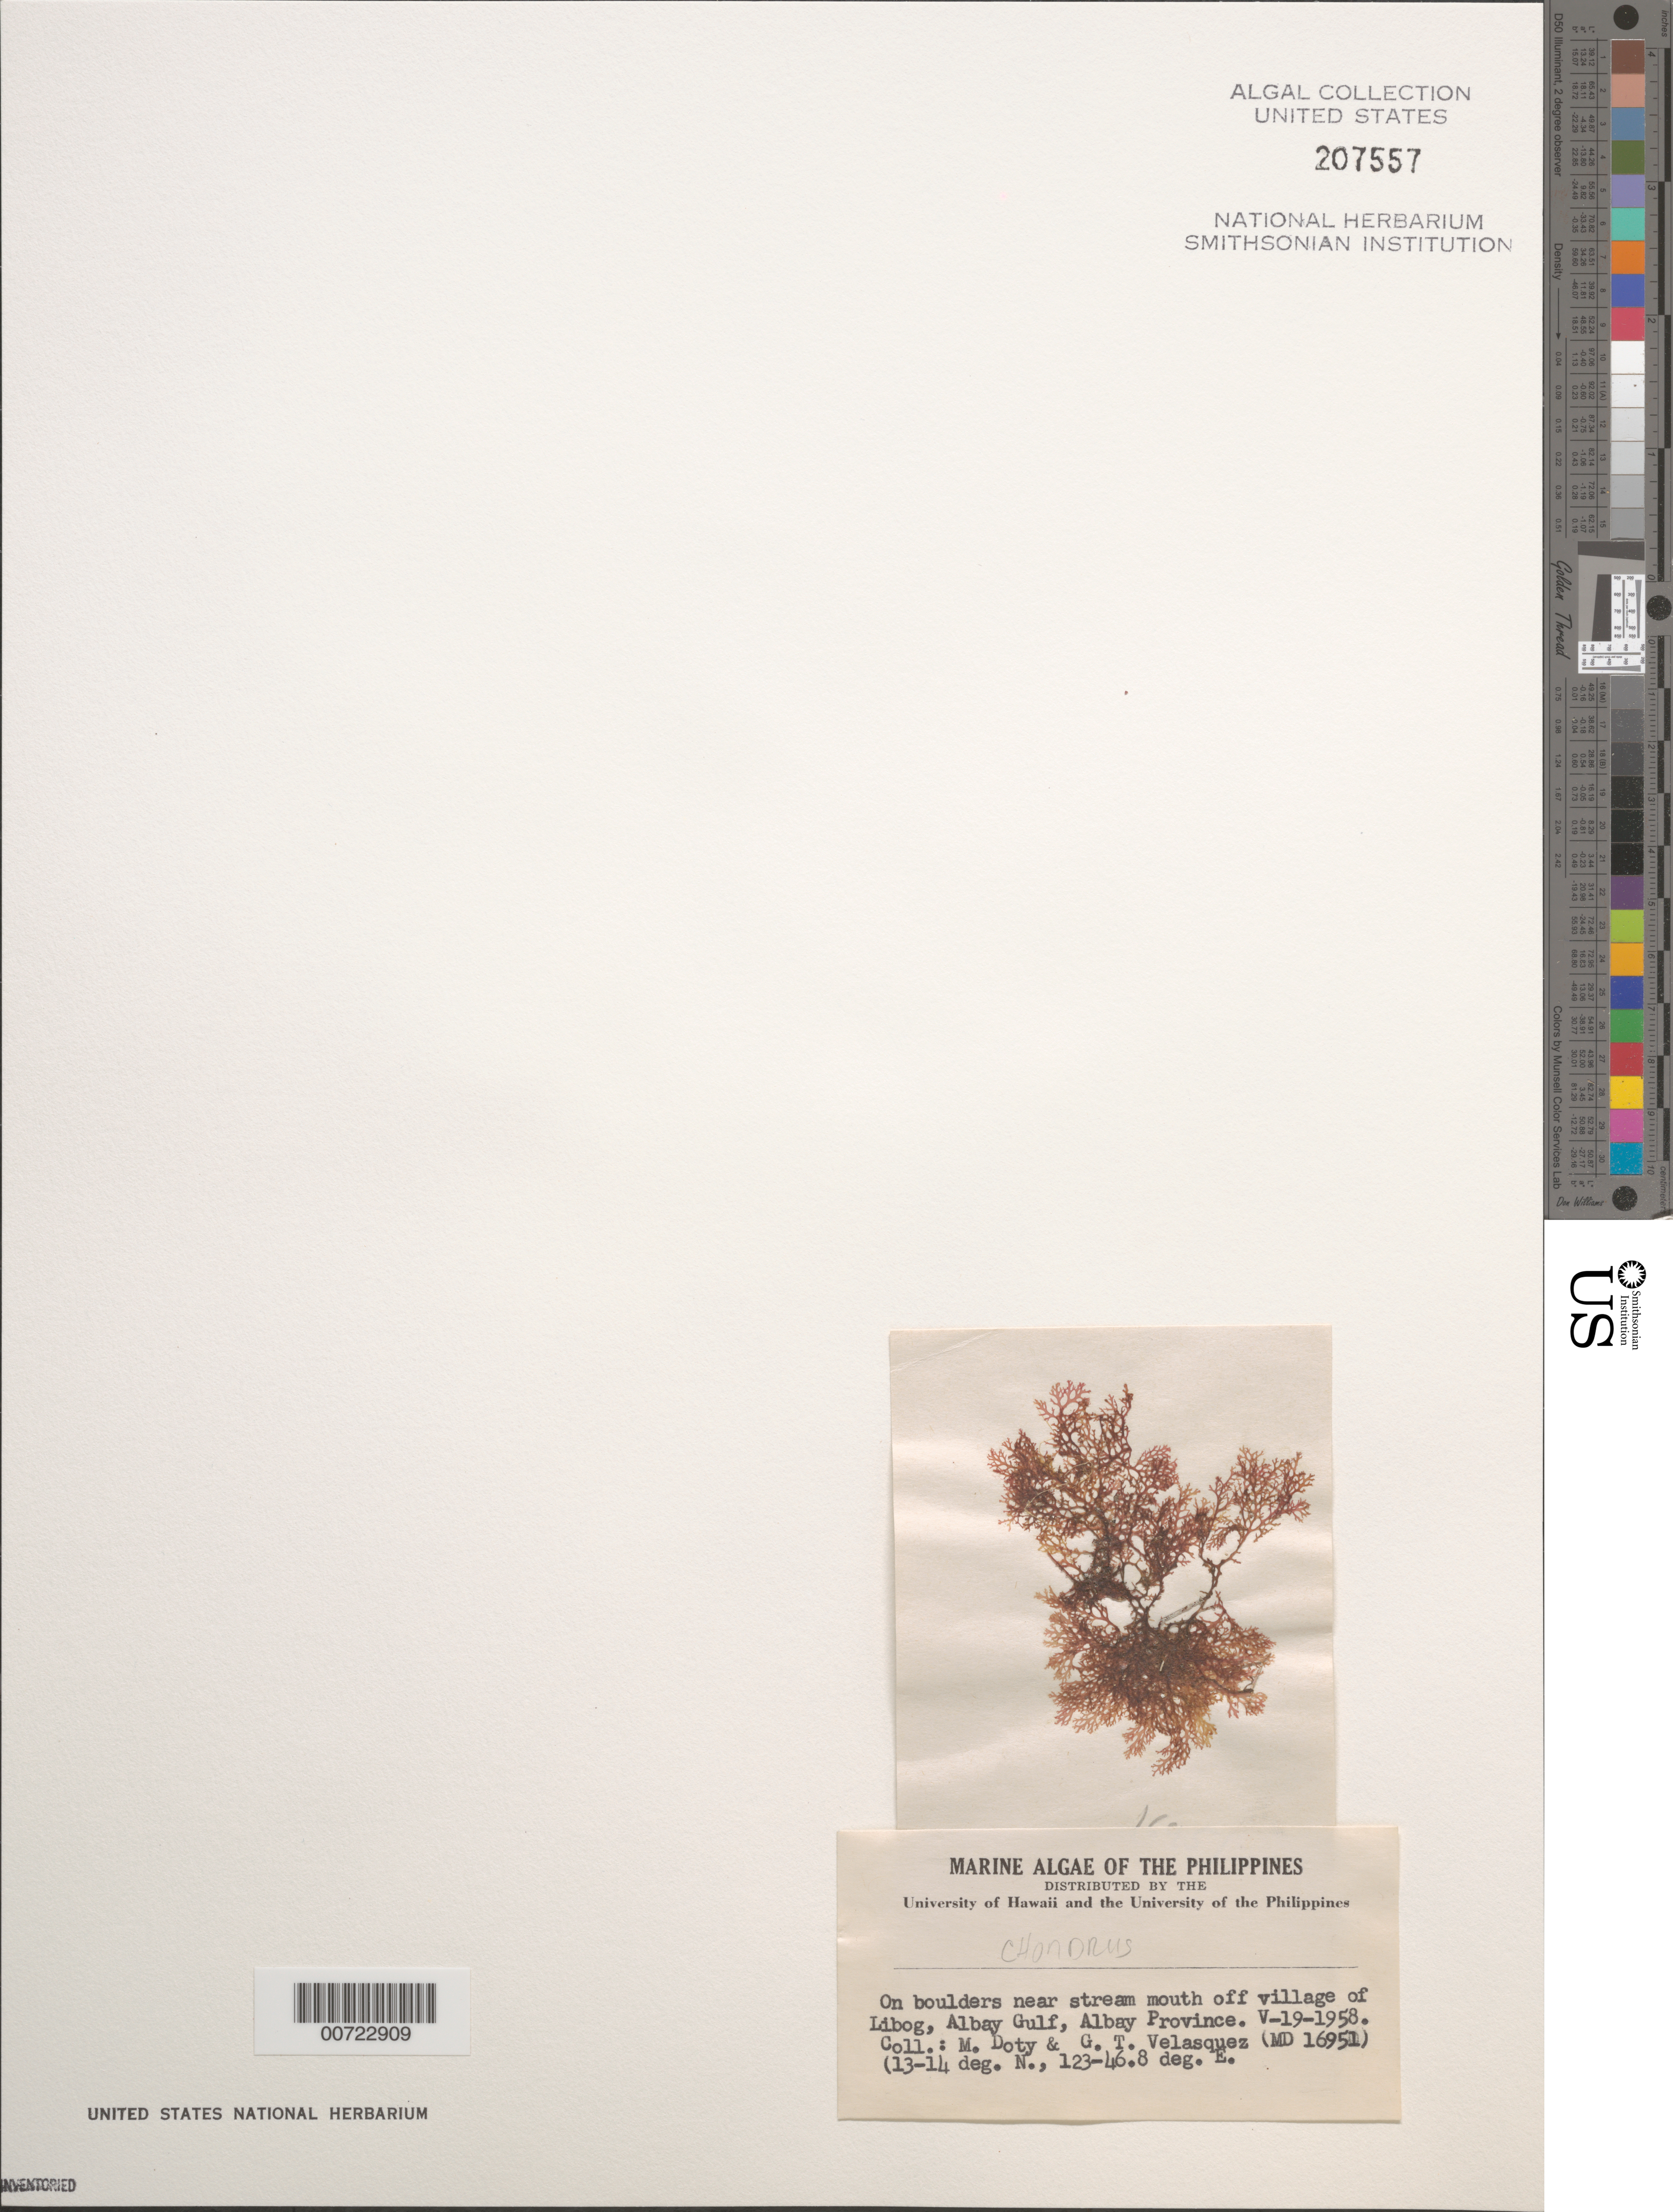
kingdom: Plantae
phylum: Rhodophyta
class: Florideophyceae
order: Gigartinales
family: Gigartinaceae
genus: Chondrus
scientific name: Chondrus sp.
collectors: M. S. Doty & G. Velasquez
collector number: MSD 16951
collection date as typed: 19 May 1958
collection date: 1958-05-19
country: Philippines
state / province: Bicol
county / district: Albay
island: Luzon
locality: Libog, Albay Gulf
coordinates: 13-14 deg. N., 123-46.8 deg. E.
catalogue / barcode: US 207557